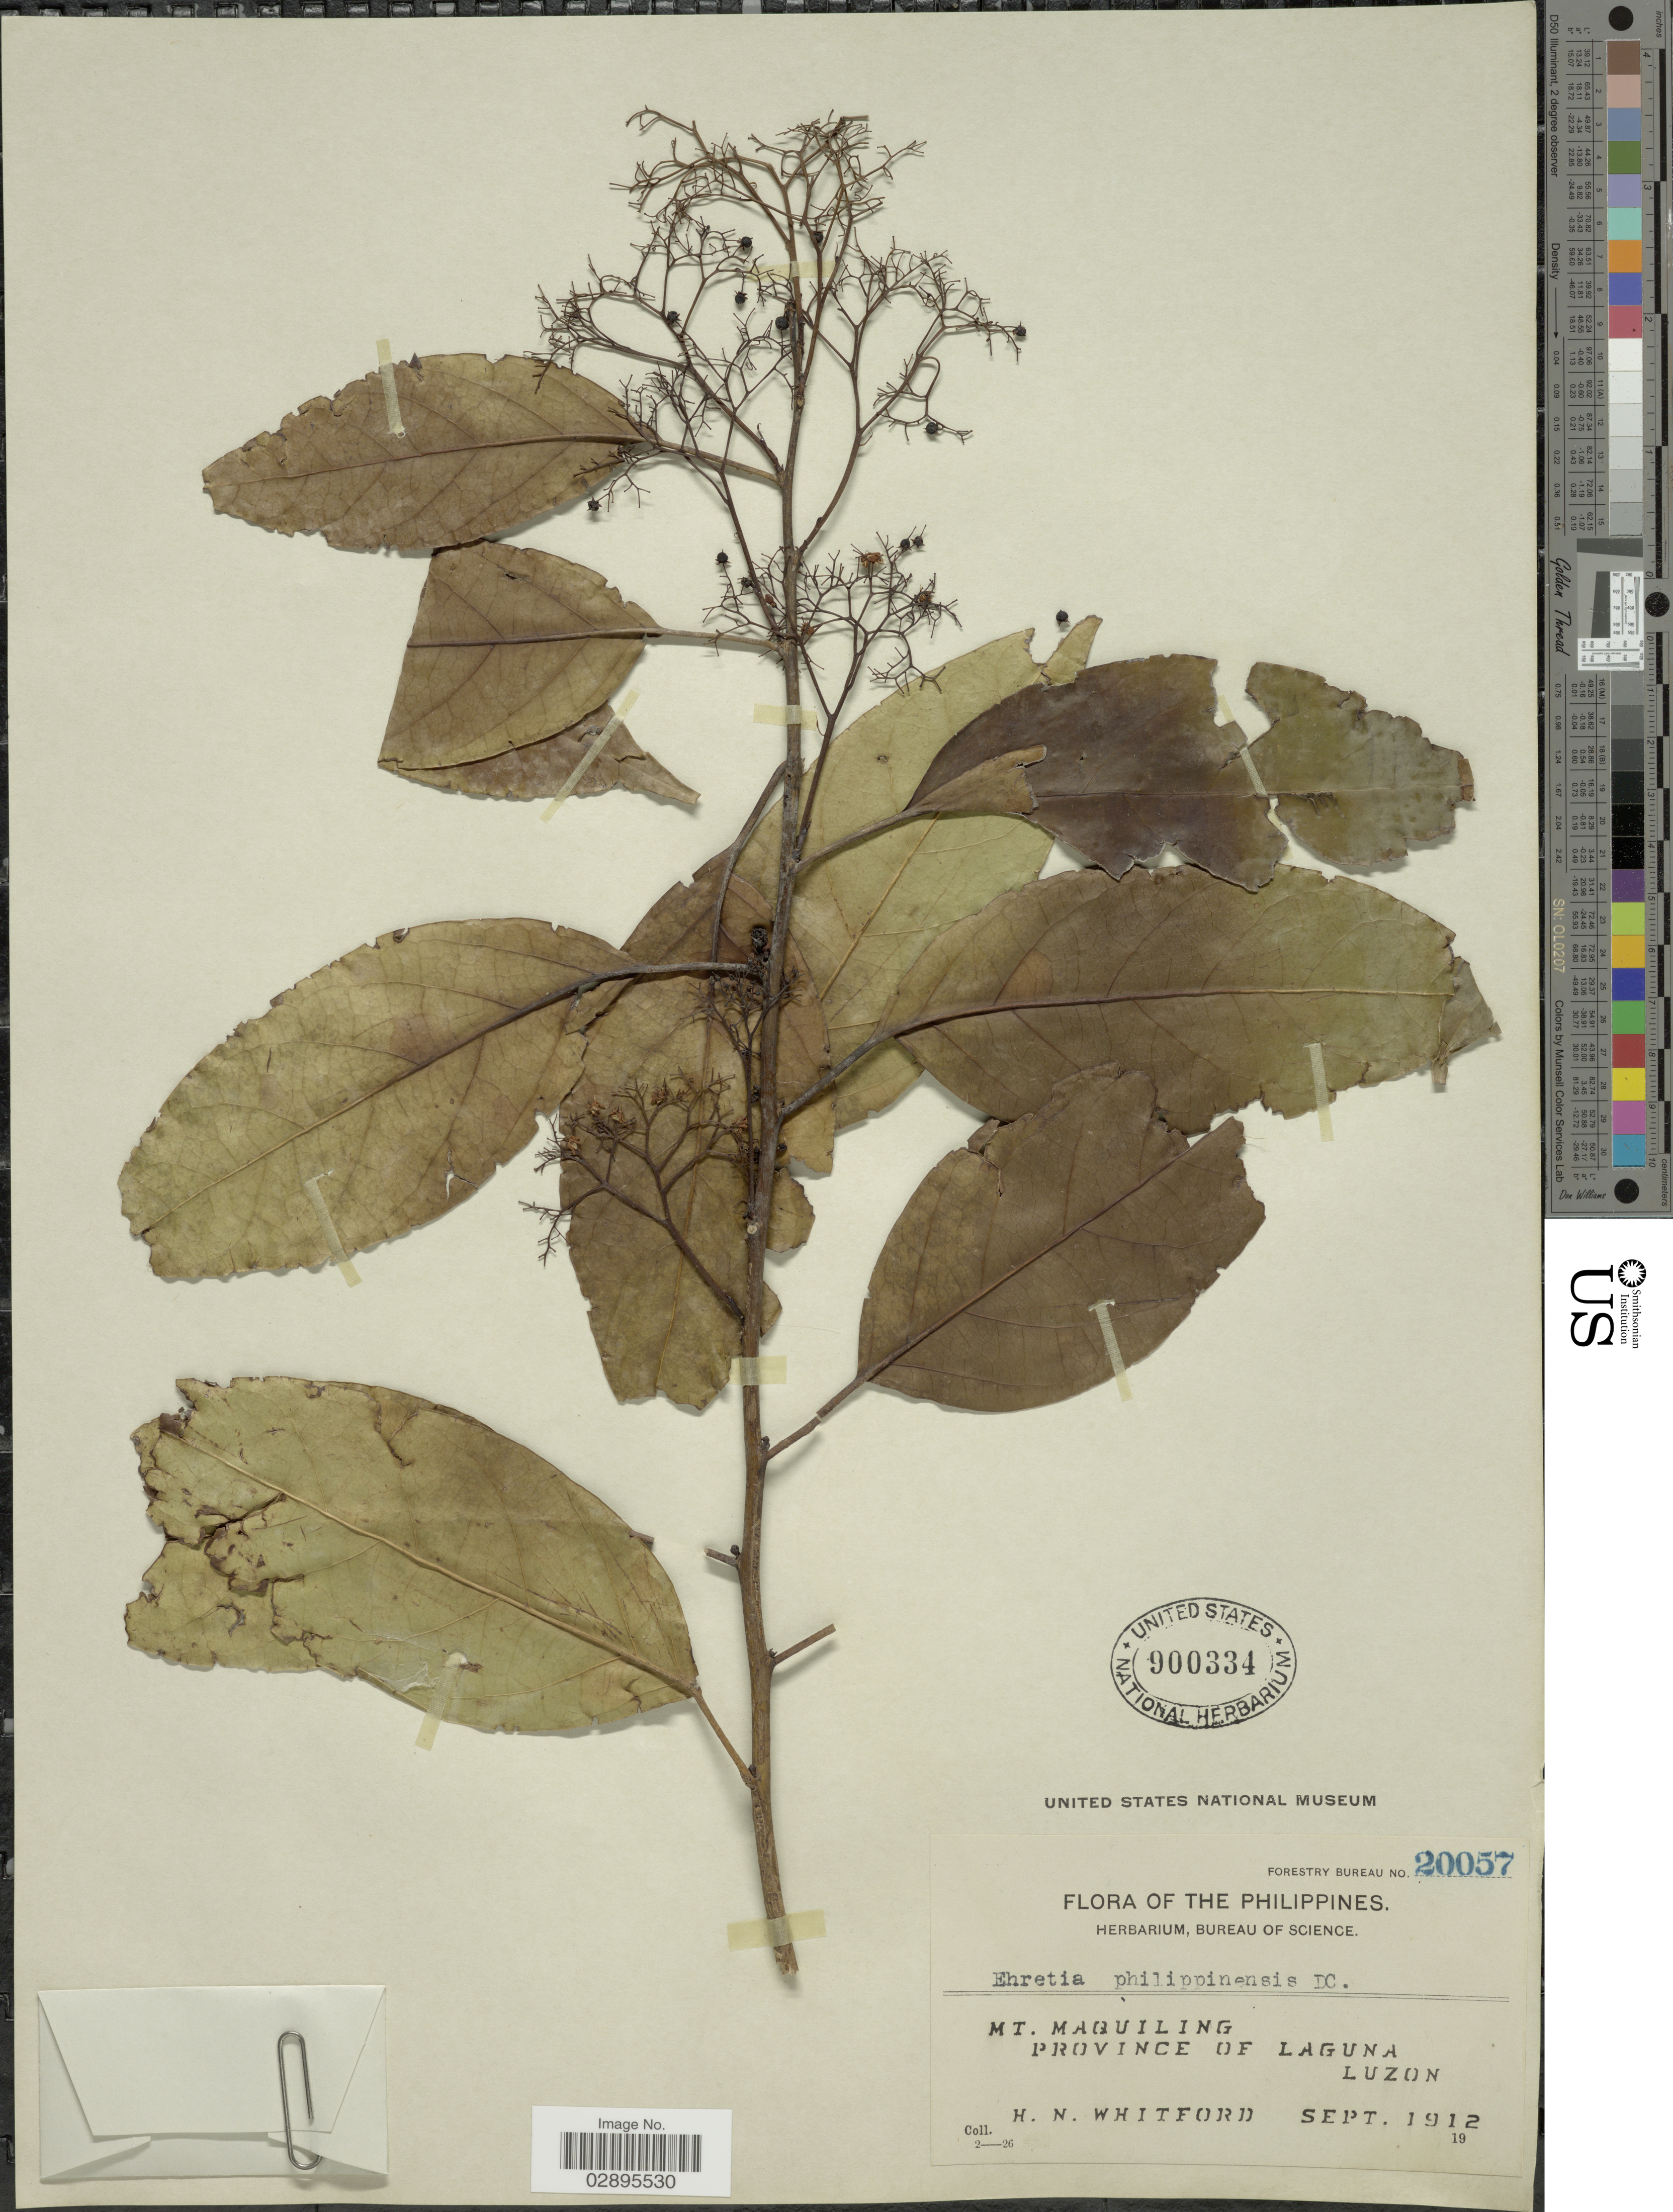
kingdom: Plantae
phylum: Tracheophyta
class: Magnoliopsida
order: Boraginales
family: Ehretiaceae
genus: Ehretia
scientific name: Ehretia philippinensis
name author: A. DC.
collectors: H. N. Whitford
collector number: Forestry Bureau 20057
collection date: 1912-09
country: Philippines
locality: Mt. Maquiling, Province of Laguna, Luzon.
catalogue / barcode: US 900334